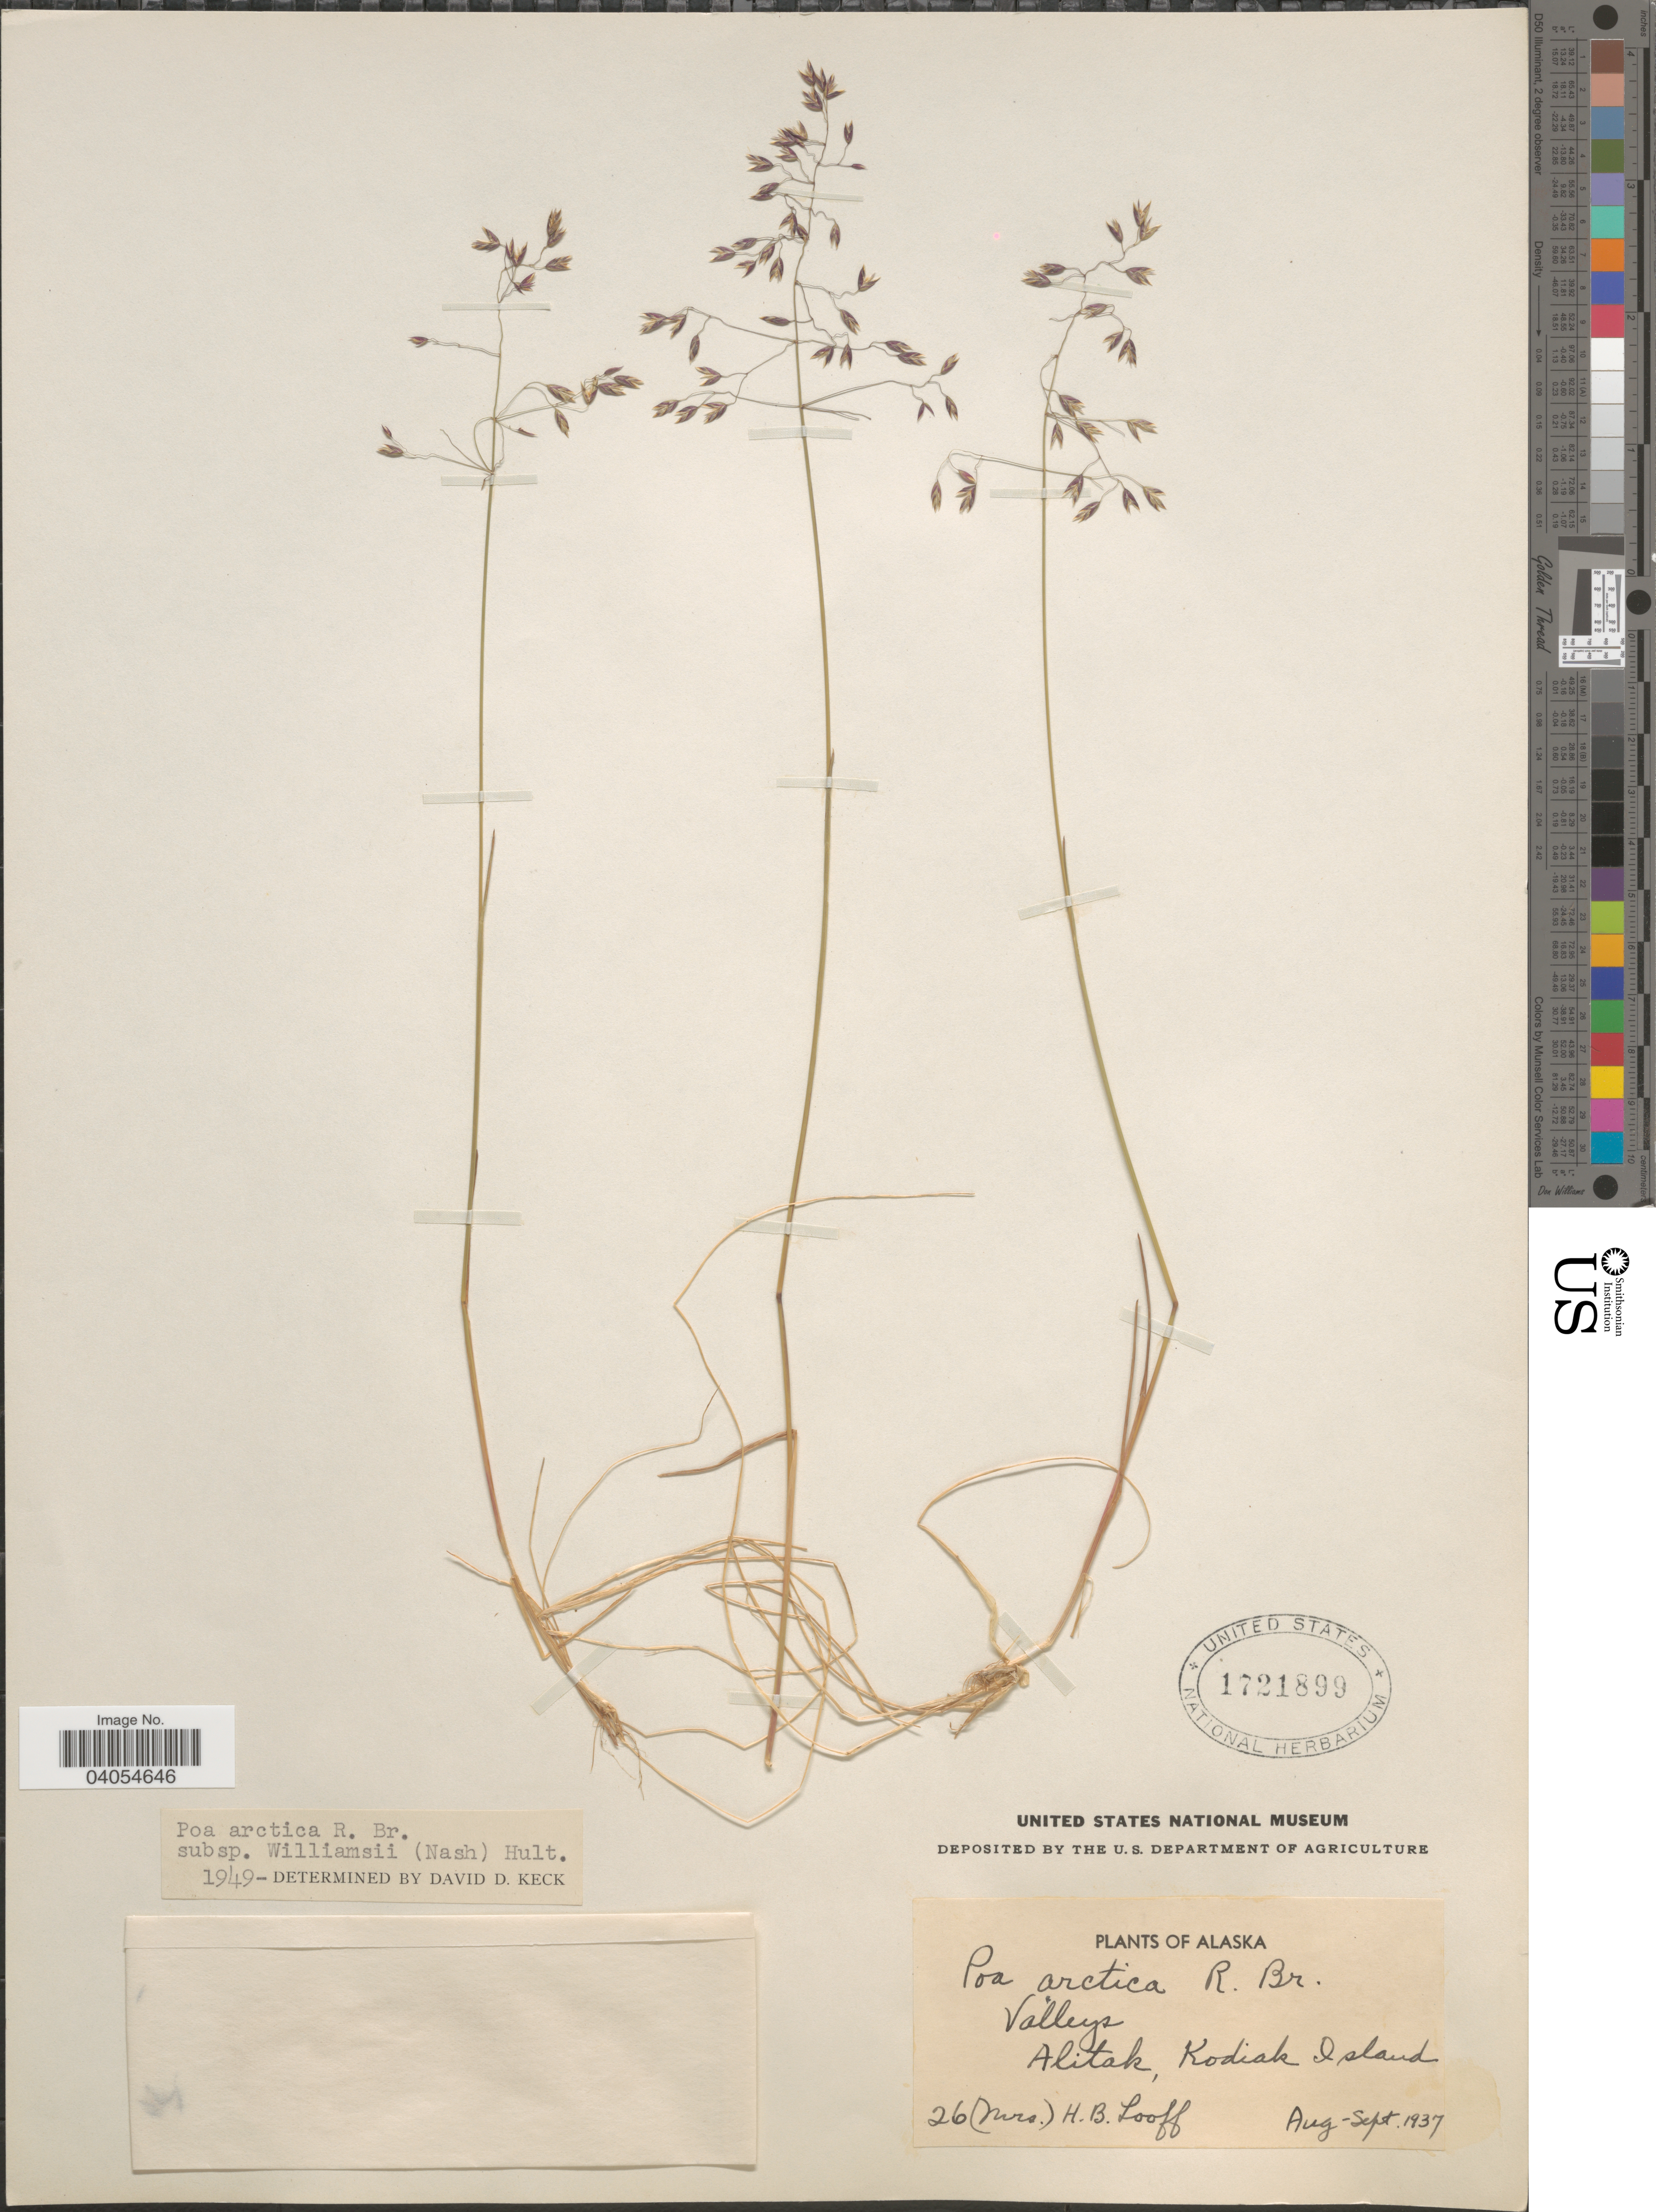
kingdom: Plantae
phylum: Tracheophyta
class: Liliopsida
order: Poales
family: Poaceae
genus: Poa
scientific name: Poa arctica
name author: R. Br.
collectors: H. Looff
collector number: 26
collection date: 1937-08/1937-09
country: United States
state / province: Alaska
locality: Valleys Alitak, Kodiak Island.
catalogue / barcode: US 1721899